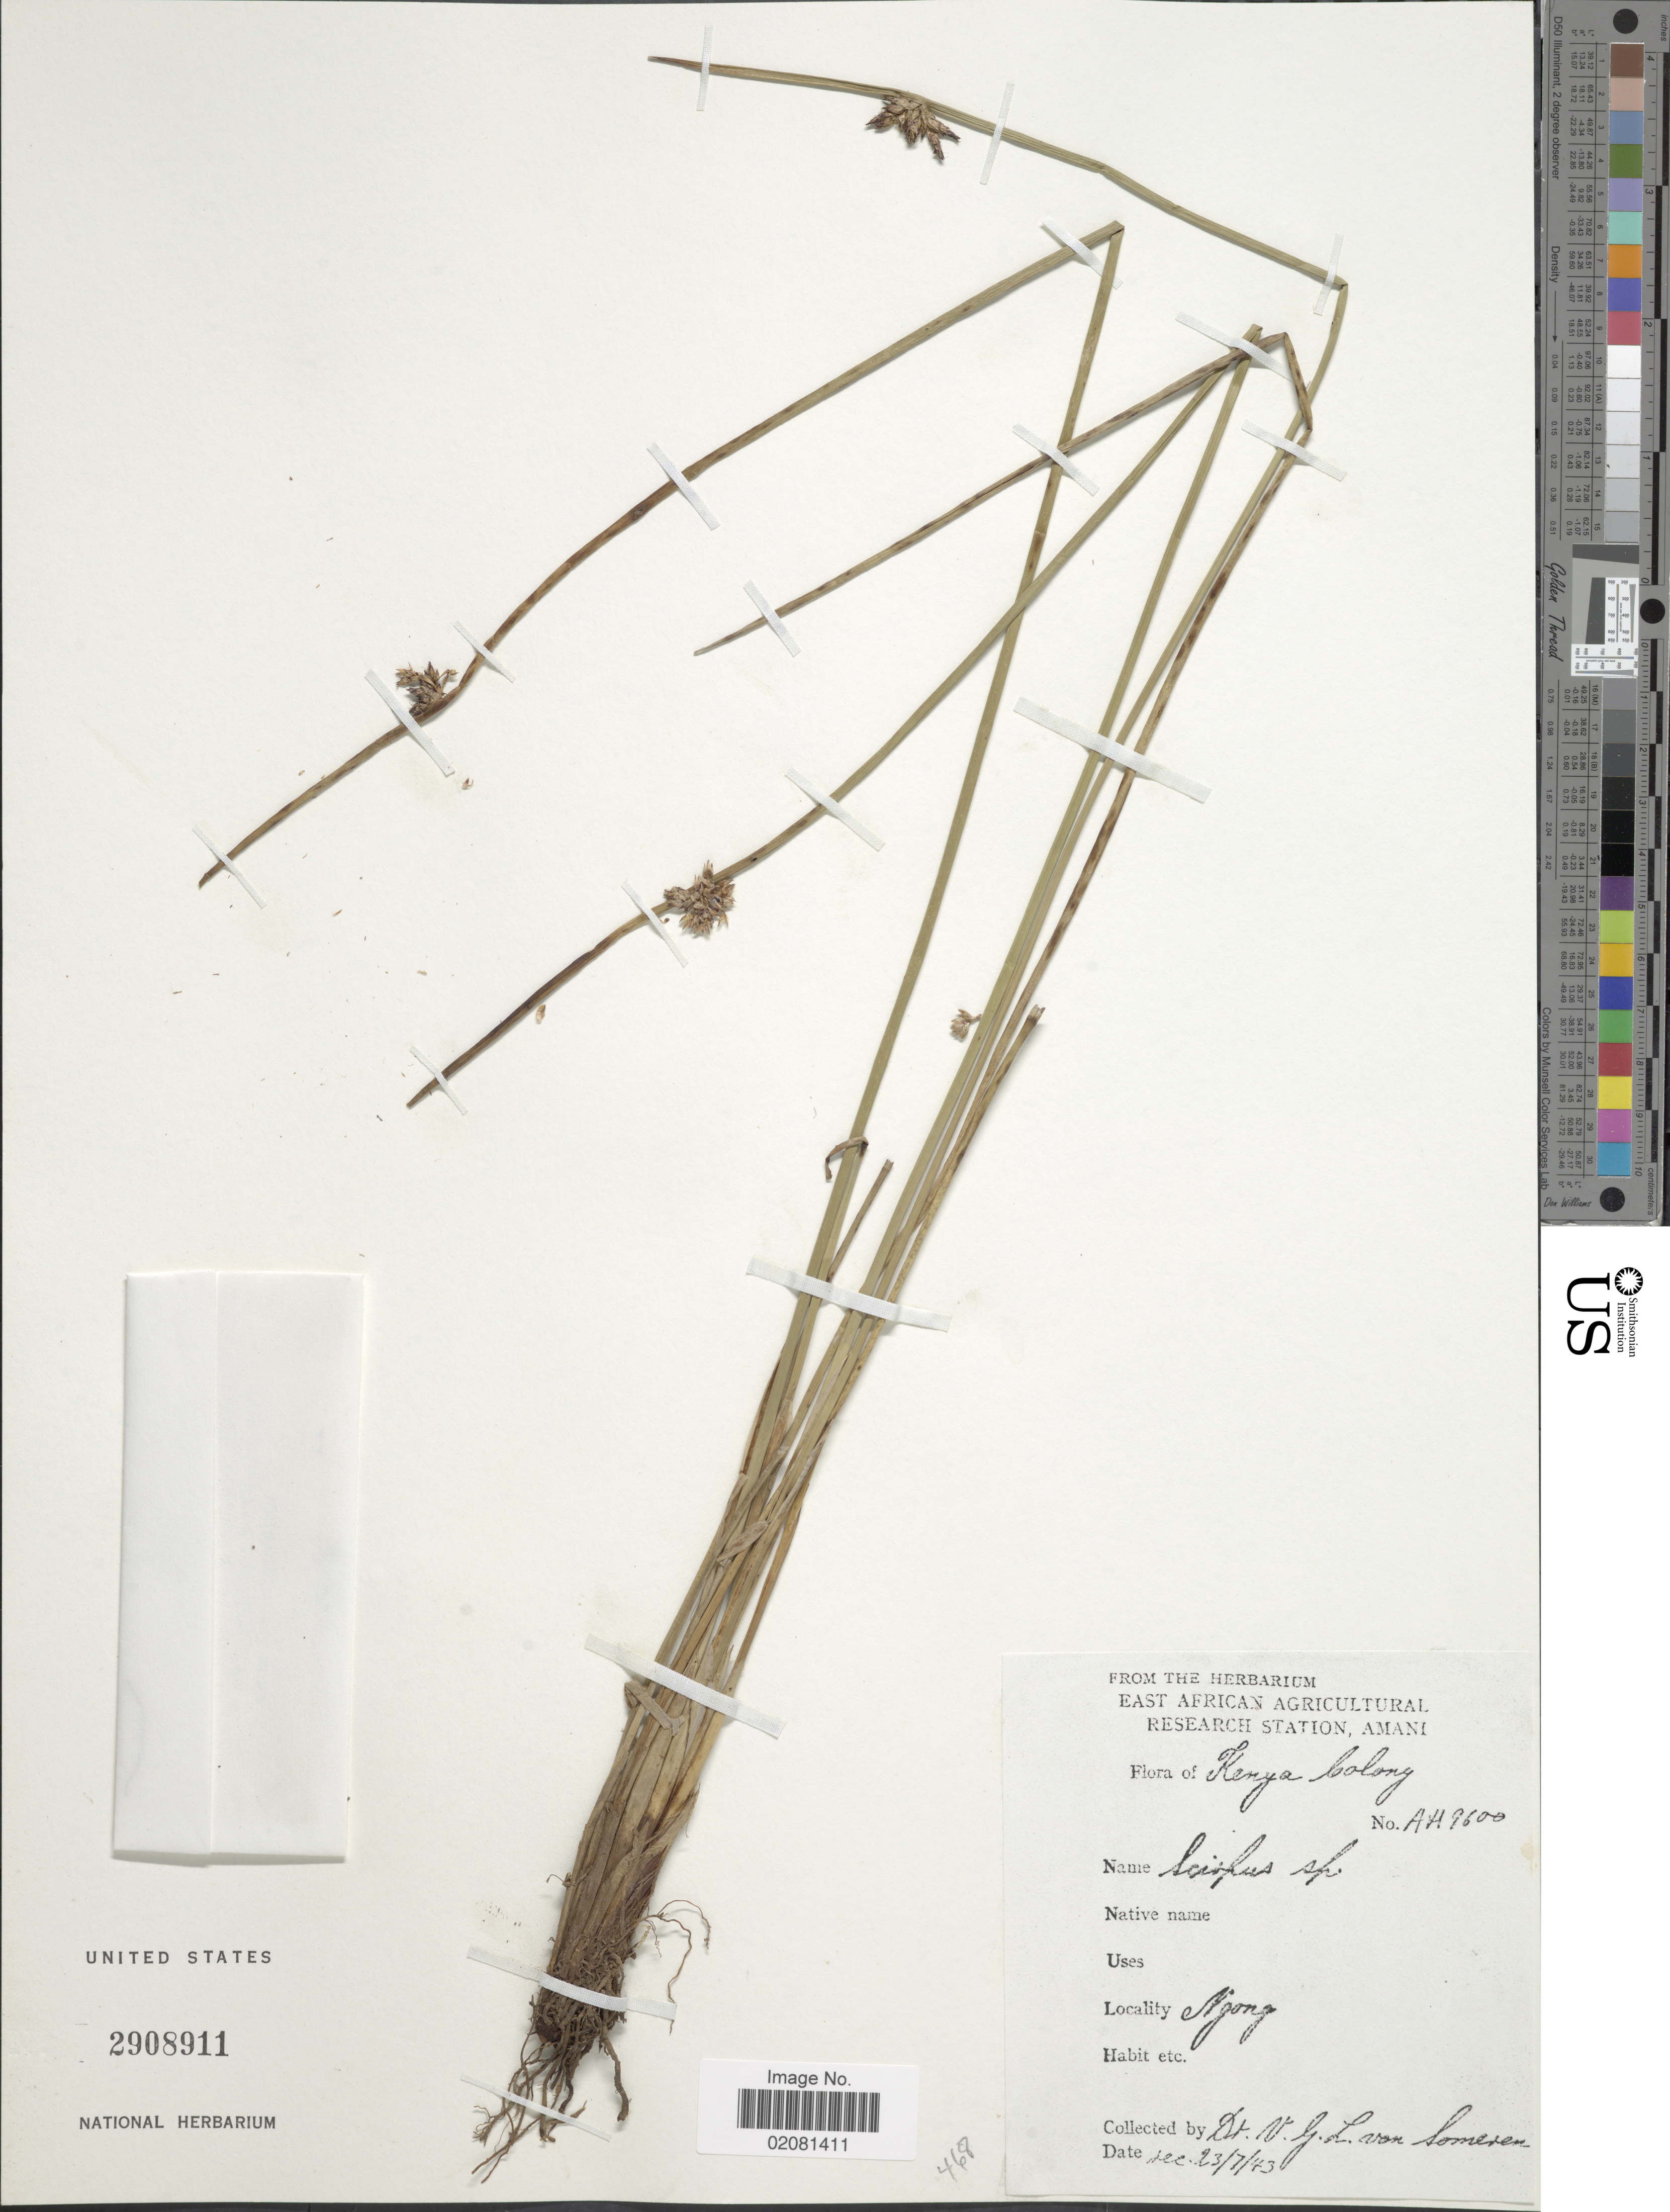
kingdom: Plantae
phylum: Tracheophyta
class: Liliopsida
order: Poales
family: Cyperaceae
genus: Schoenoplectus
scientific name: Schoenoplectus sp.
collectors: V. Someren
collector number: AH9600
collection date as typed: Transcribed d/m/y: 23/7/43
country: Kenya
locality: Kenya Colony. Njong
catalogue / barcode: US 2908911